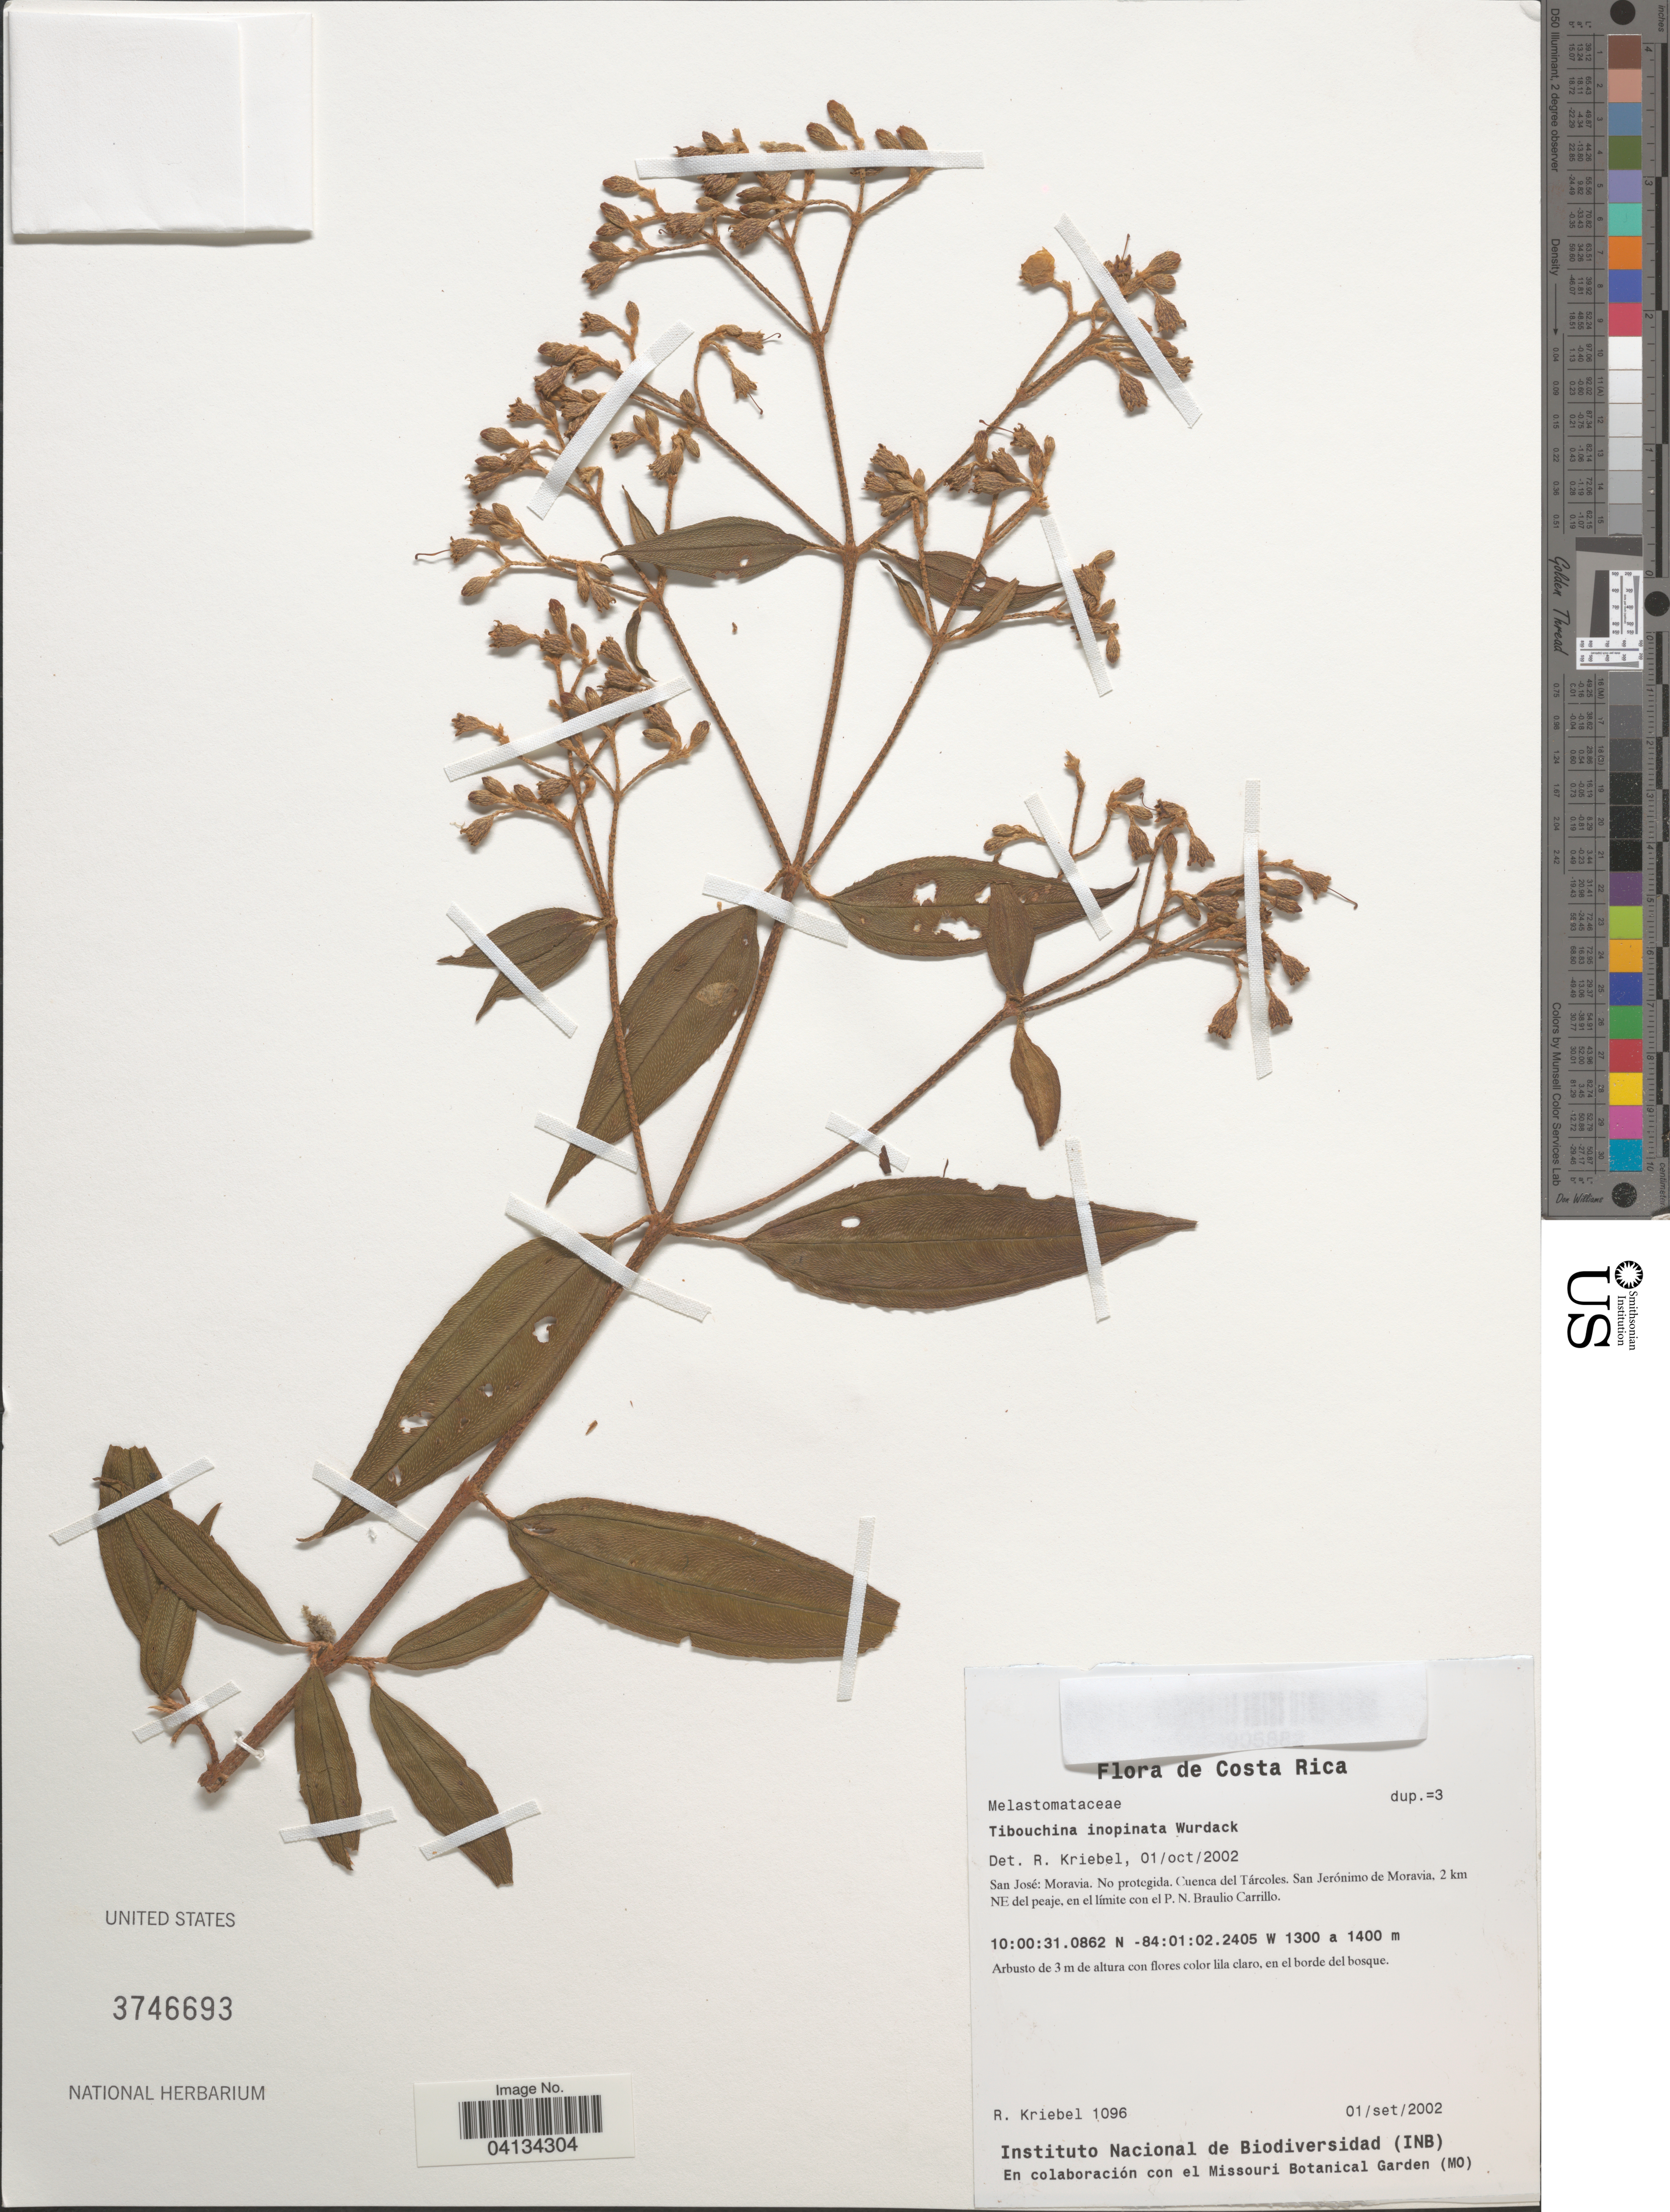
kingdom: Plantae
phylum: Tracheophyta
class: Magnoliopsida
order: Myrtales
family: Melastomataceae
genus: Andesanthus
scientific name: Andesanthus inopinatus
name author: (Wurdack) P.J.F. Guim. & Michelang.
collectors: R. Kriebel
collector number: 1096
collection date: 2002-09-01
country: Costa Rica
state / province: San José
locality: Moravia. No protegida. Cuenca del Tárcoles. San Jerónimo de Moravia, 2 km NE del peaje, en el límite con el P.N. Braulio Carrillo.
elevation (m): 1300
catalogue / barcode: US 3746693